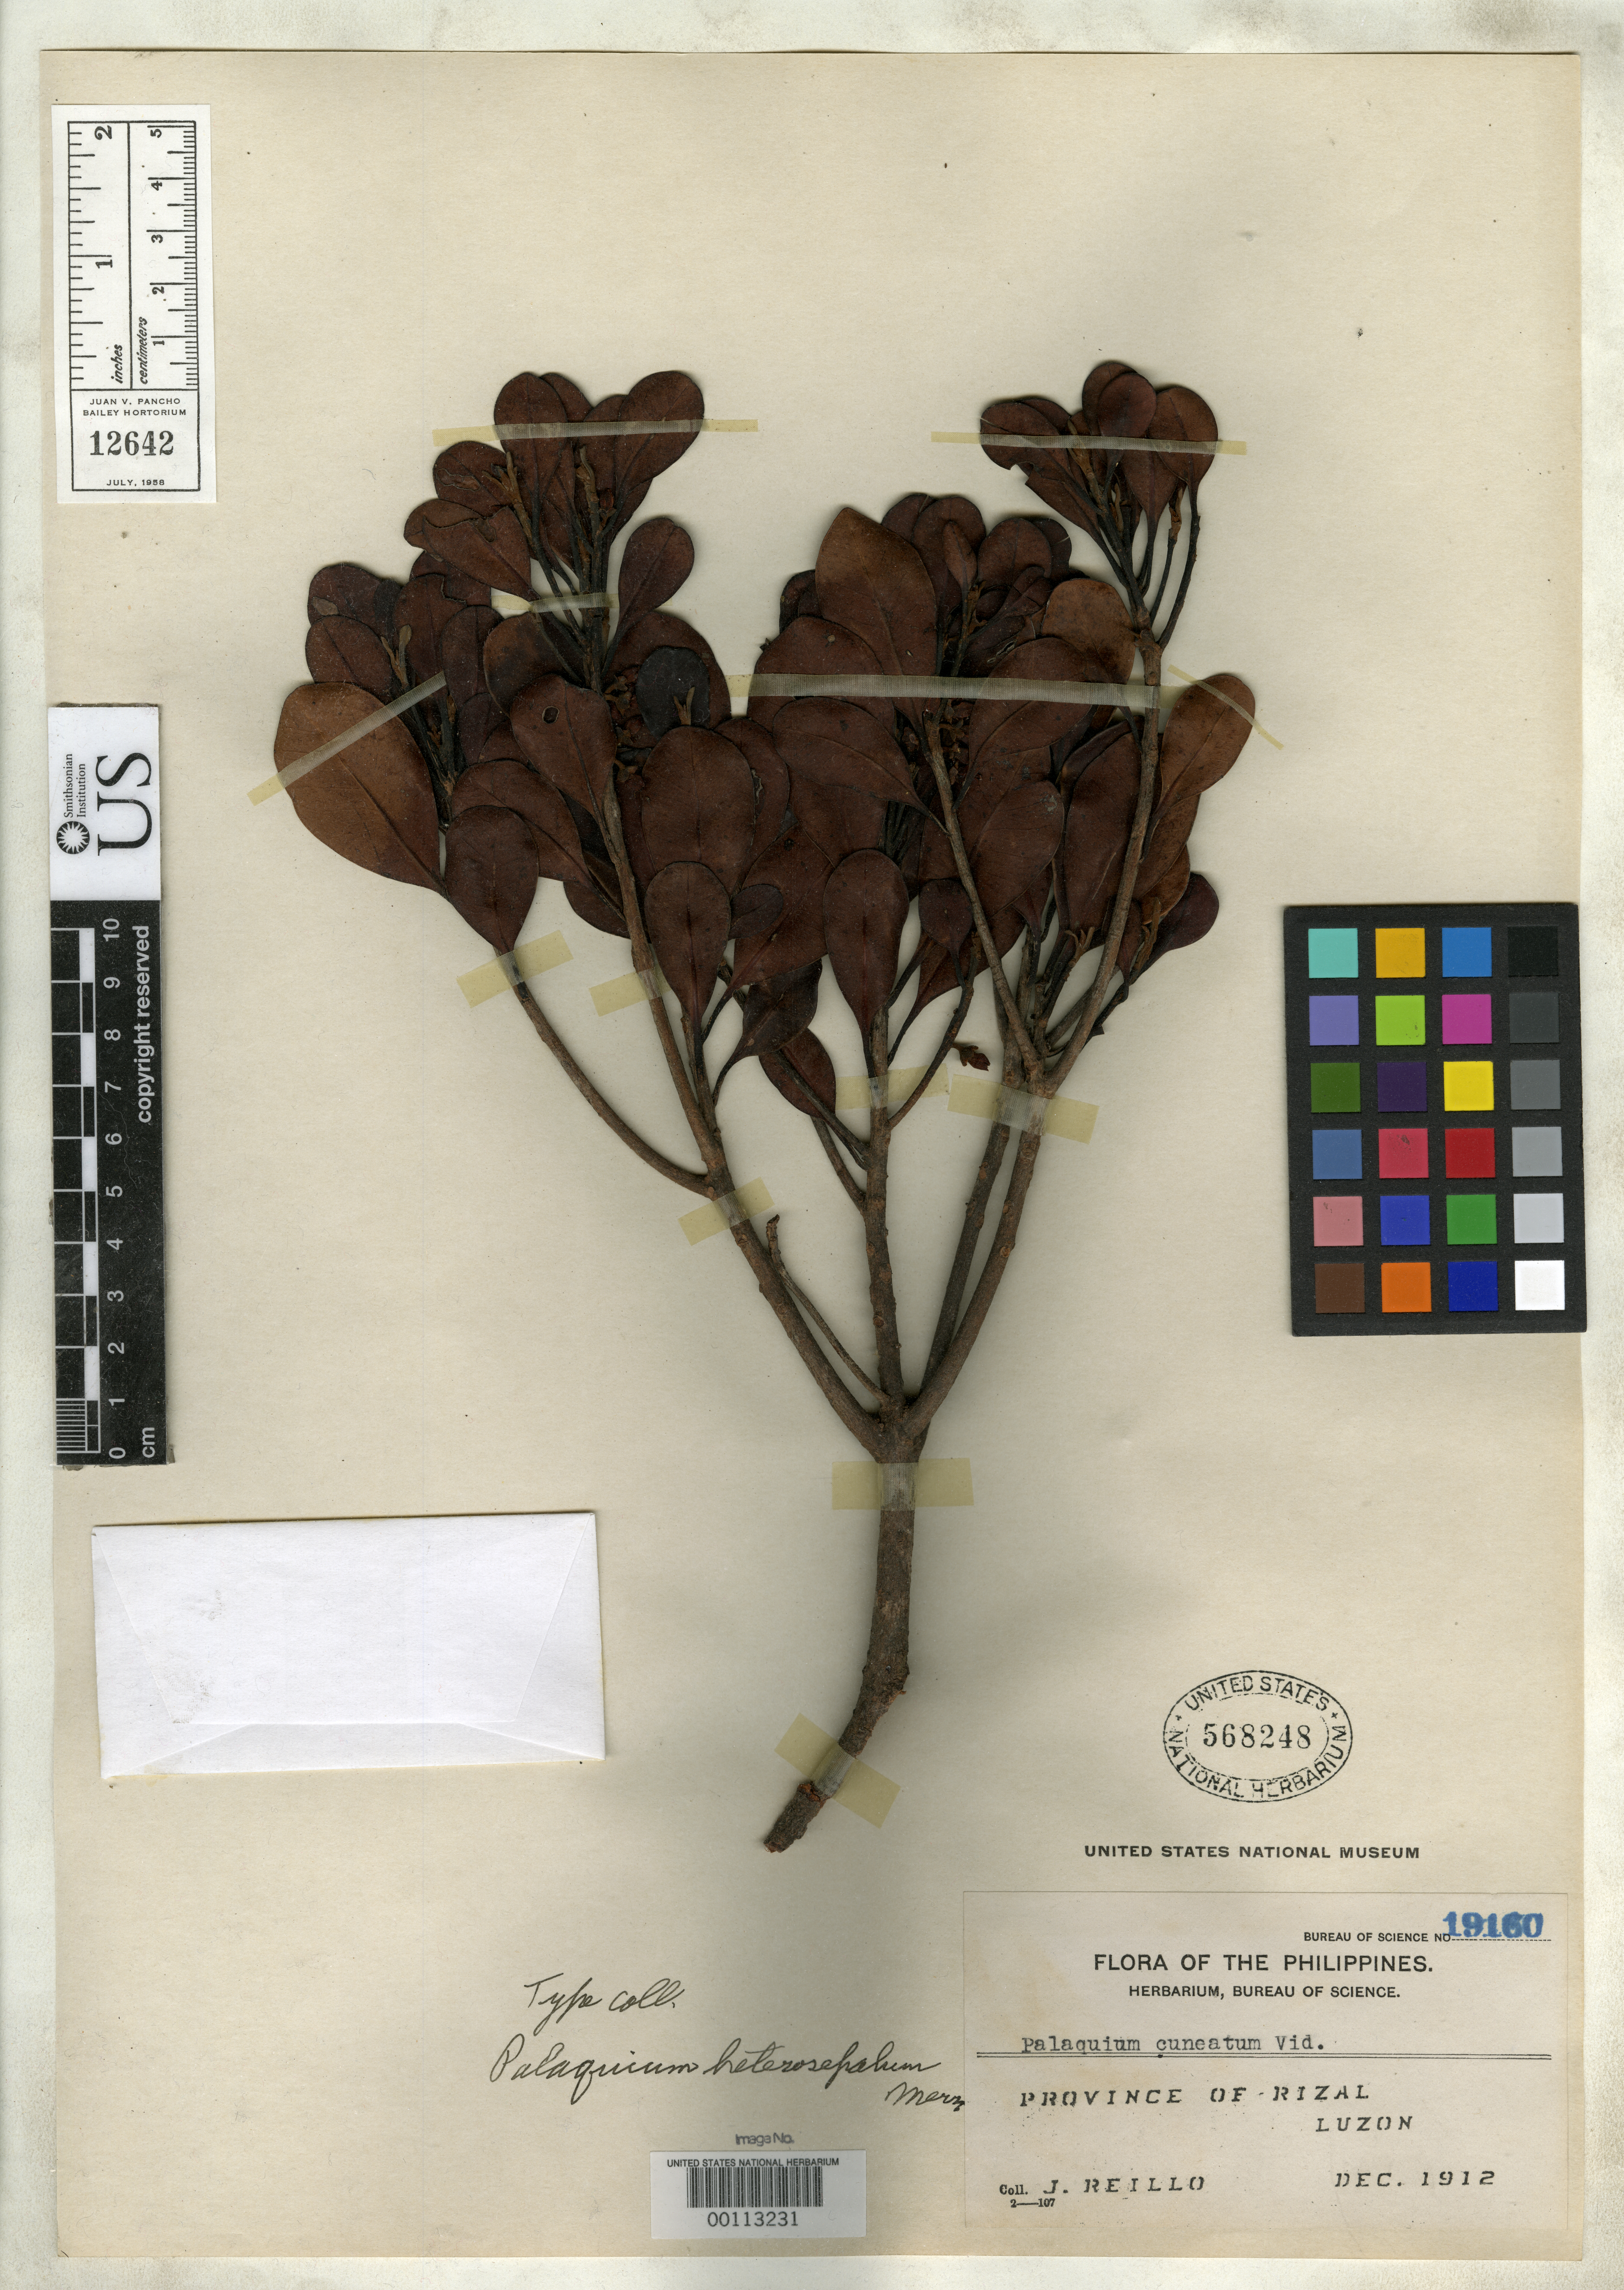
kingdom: Plantae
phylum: Tracheophyta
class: Magnoliopsida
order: Ericales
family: Sapotaceae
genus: Palaquium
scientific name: Palaquium heterosepalum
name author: Merr.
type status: Isotype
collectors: J. Reillo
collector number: Bur. Sci. 19160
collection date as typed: Dec 1912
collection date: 1912-12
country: Philippines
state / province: Calabarzon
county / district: Rizal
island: Luzon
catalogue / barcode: US 568248